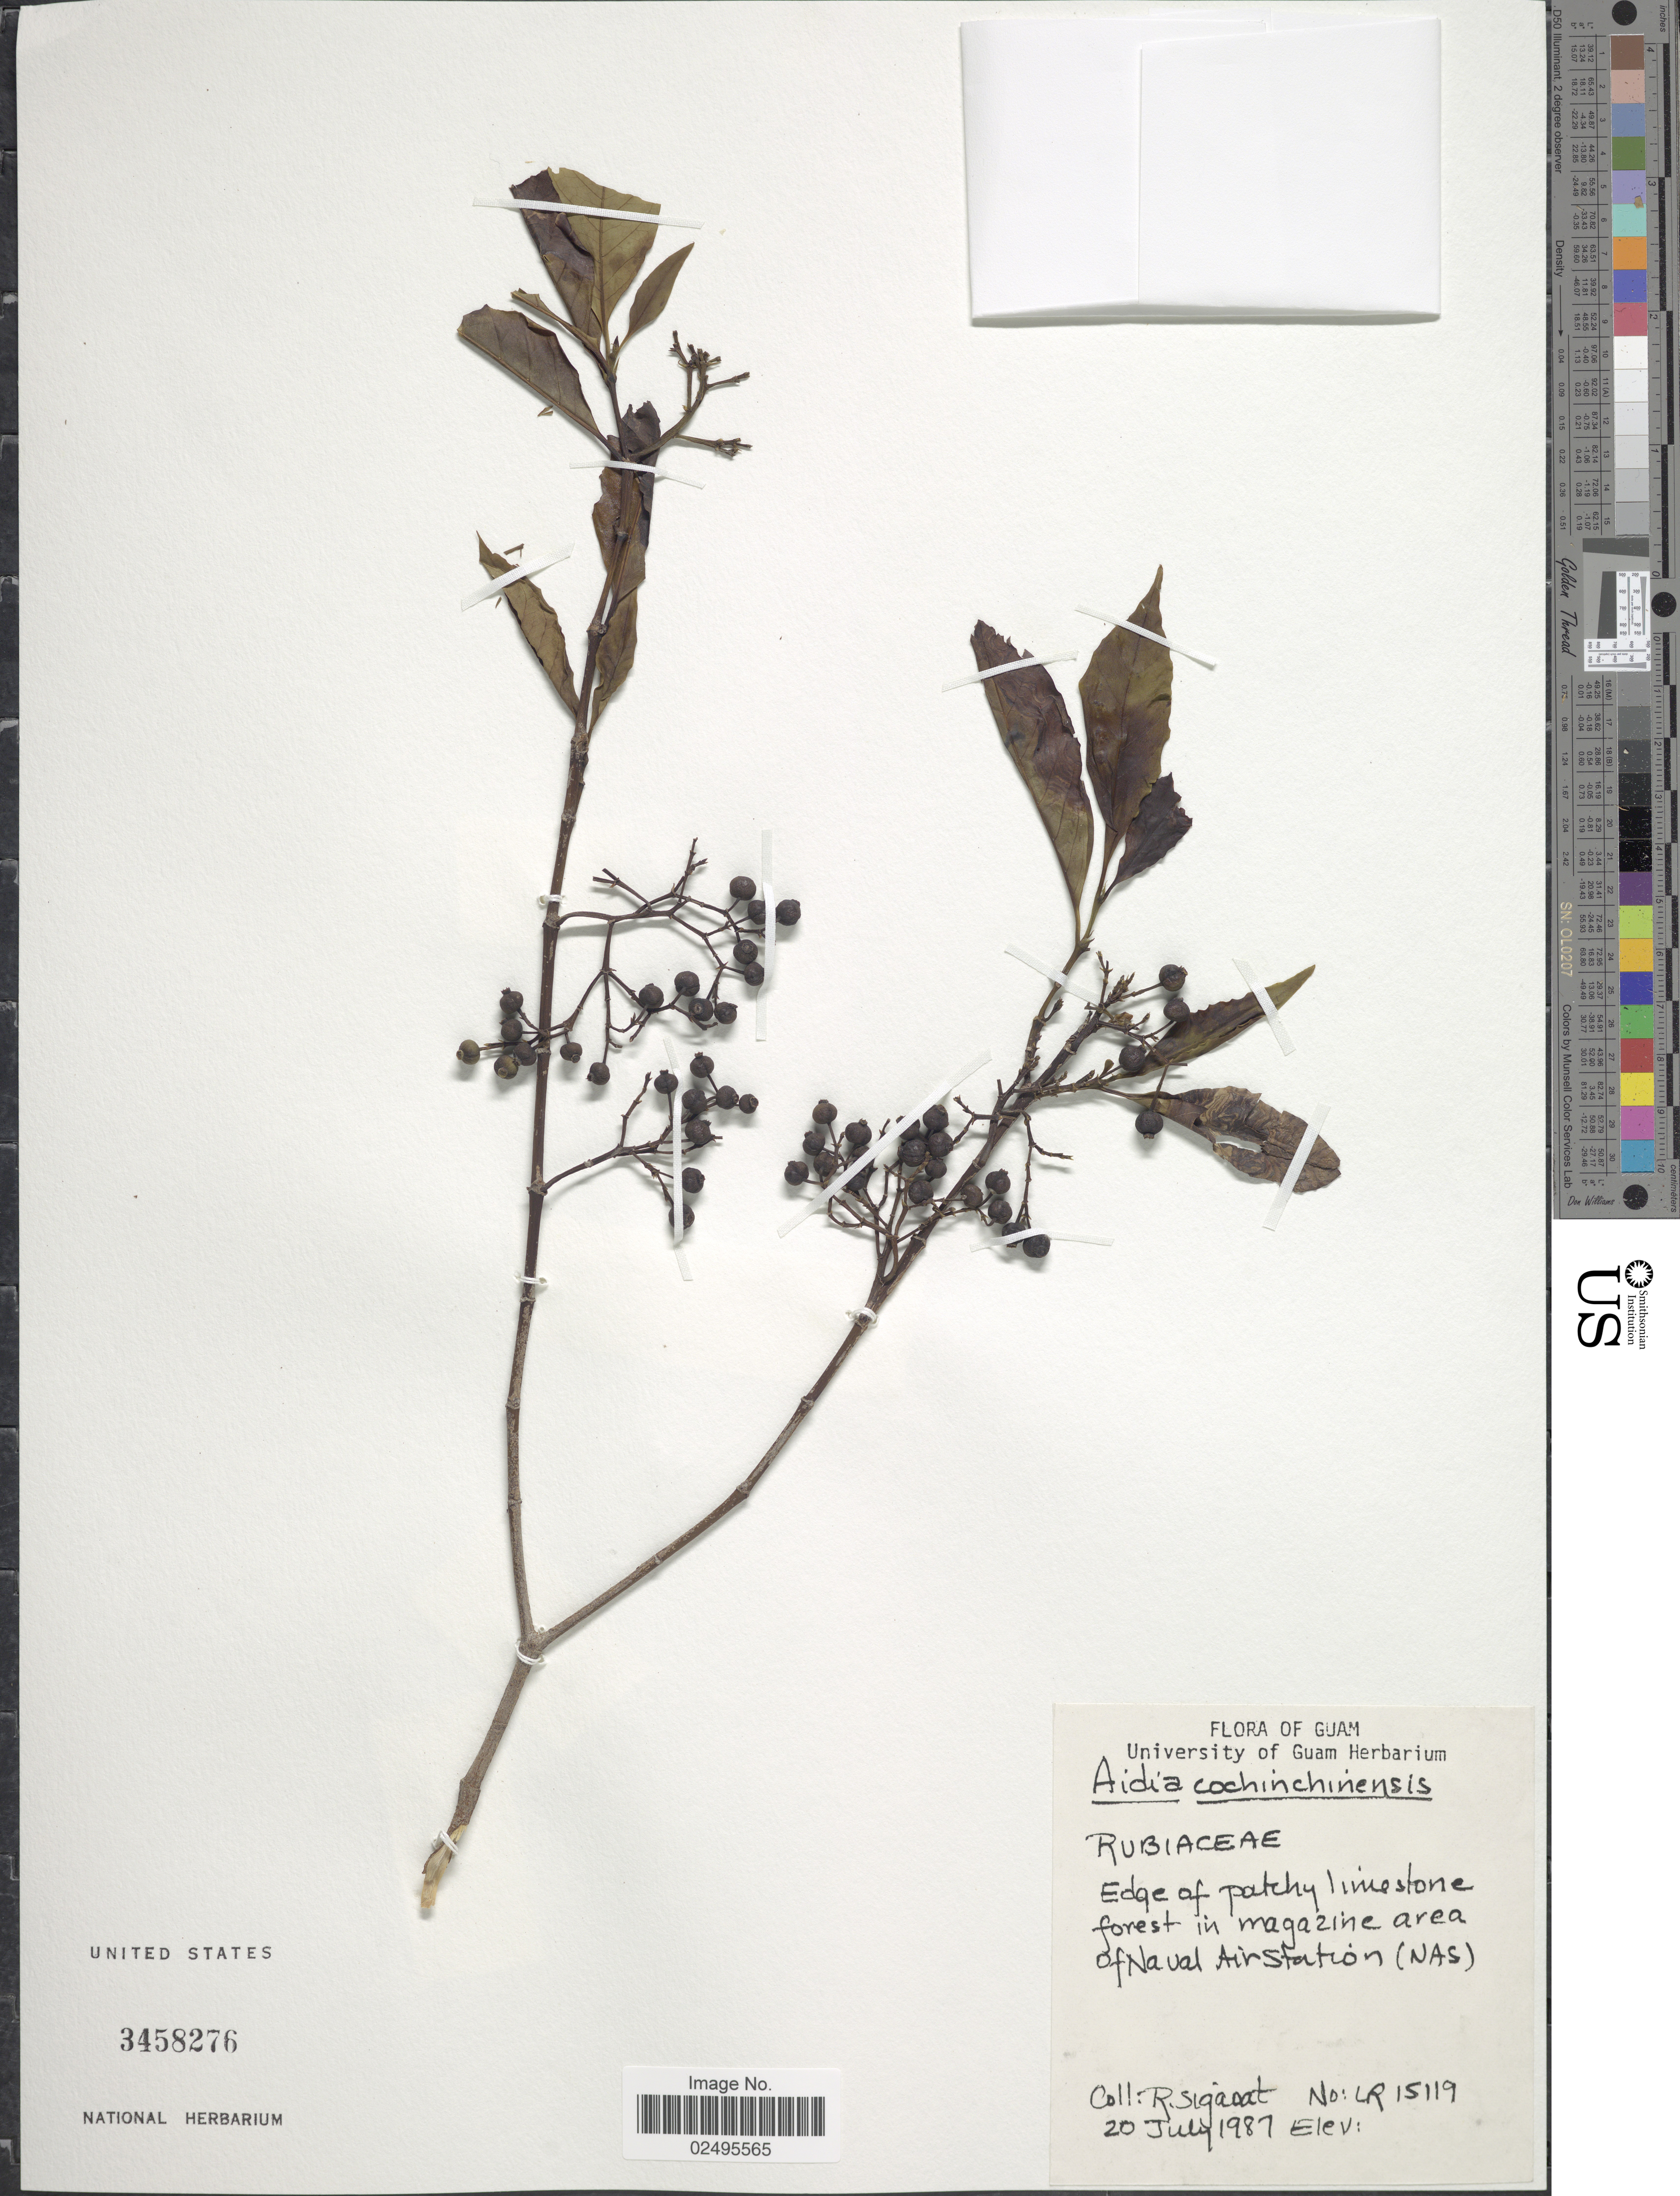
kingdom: Plantae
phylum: Tracheophyta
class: Magnoliopsida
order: Gentianales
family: Rubiaceae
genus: Aidia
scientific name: Aidia graeffei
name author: (Reinecke) Tirveng.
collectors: R. Sigaoat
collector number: LR15119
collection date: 1987-07-20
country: Guam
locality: Edge of ptchy limestone forest in magazine area of Naval Air Station (NAS)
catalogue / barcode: US 3458276